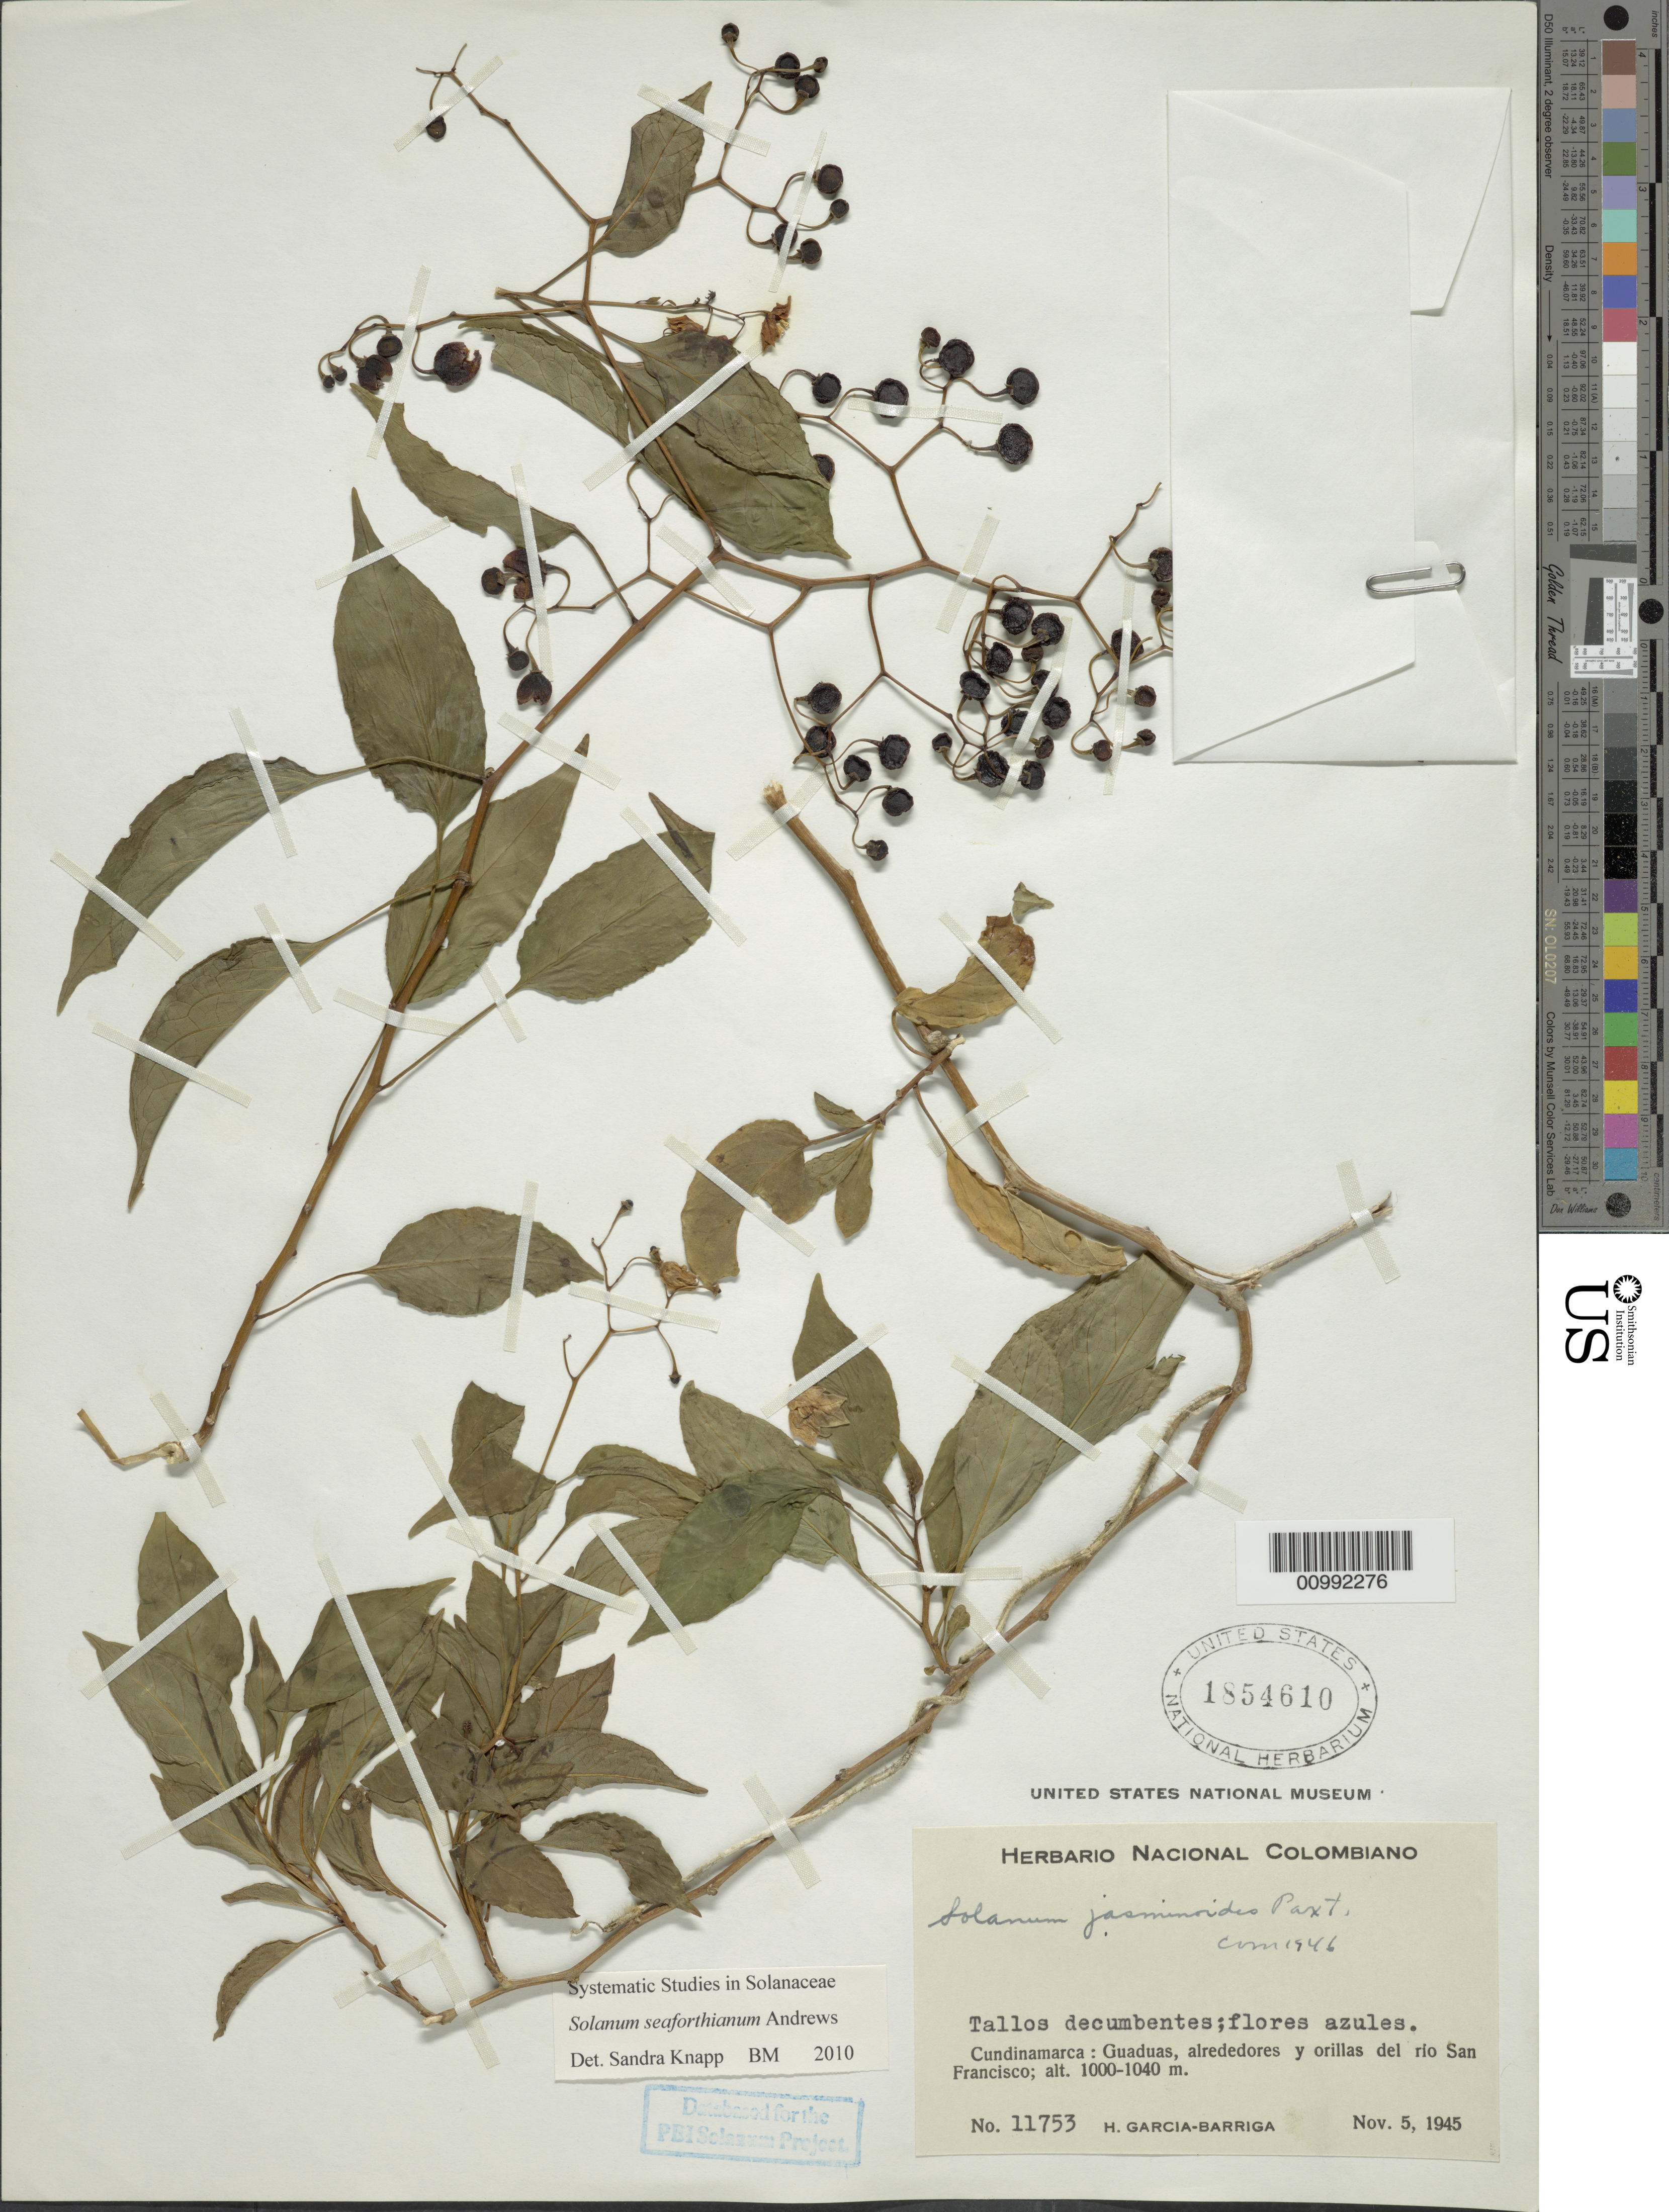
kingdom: Plantae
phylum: Tracheophyta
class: Magnoliopsida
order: Solanales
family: Solanaceae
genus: Solanum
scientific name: Solanum seaforthianum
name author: Andrews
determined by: Knapp, S. D.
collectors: H. García Barriga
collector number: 11753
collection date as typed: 5 Nov 1945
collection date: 1945-11-05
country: Colombia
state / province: Cundinamarca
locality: alrededores y orillas del Río San Francisco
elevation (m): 1000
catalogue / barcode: US 1854610